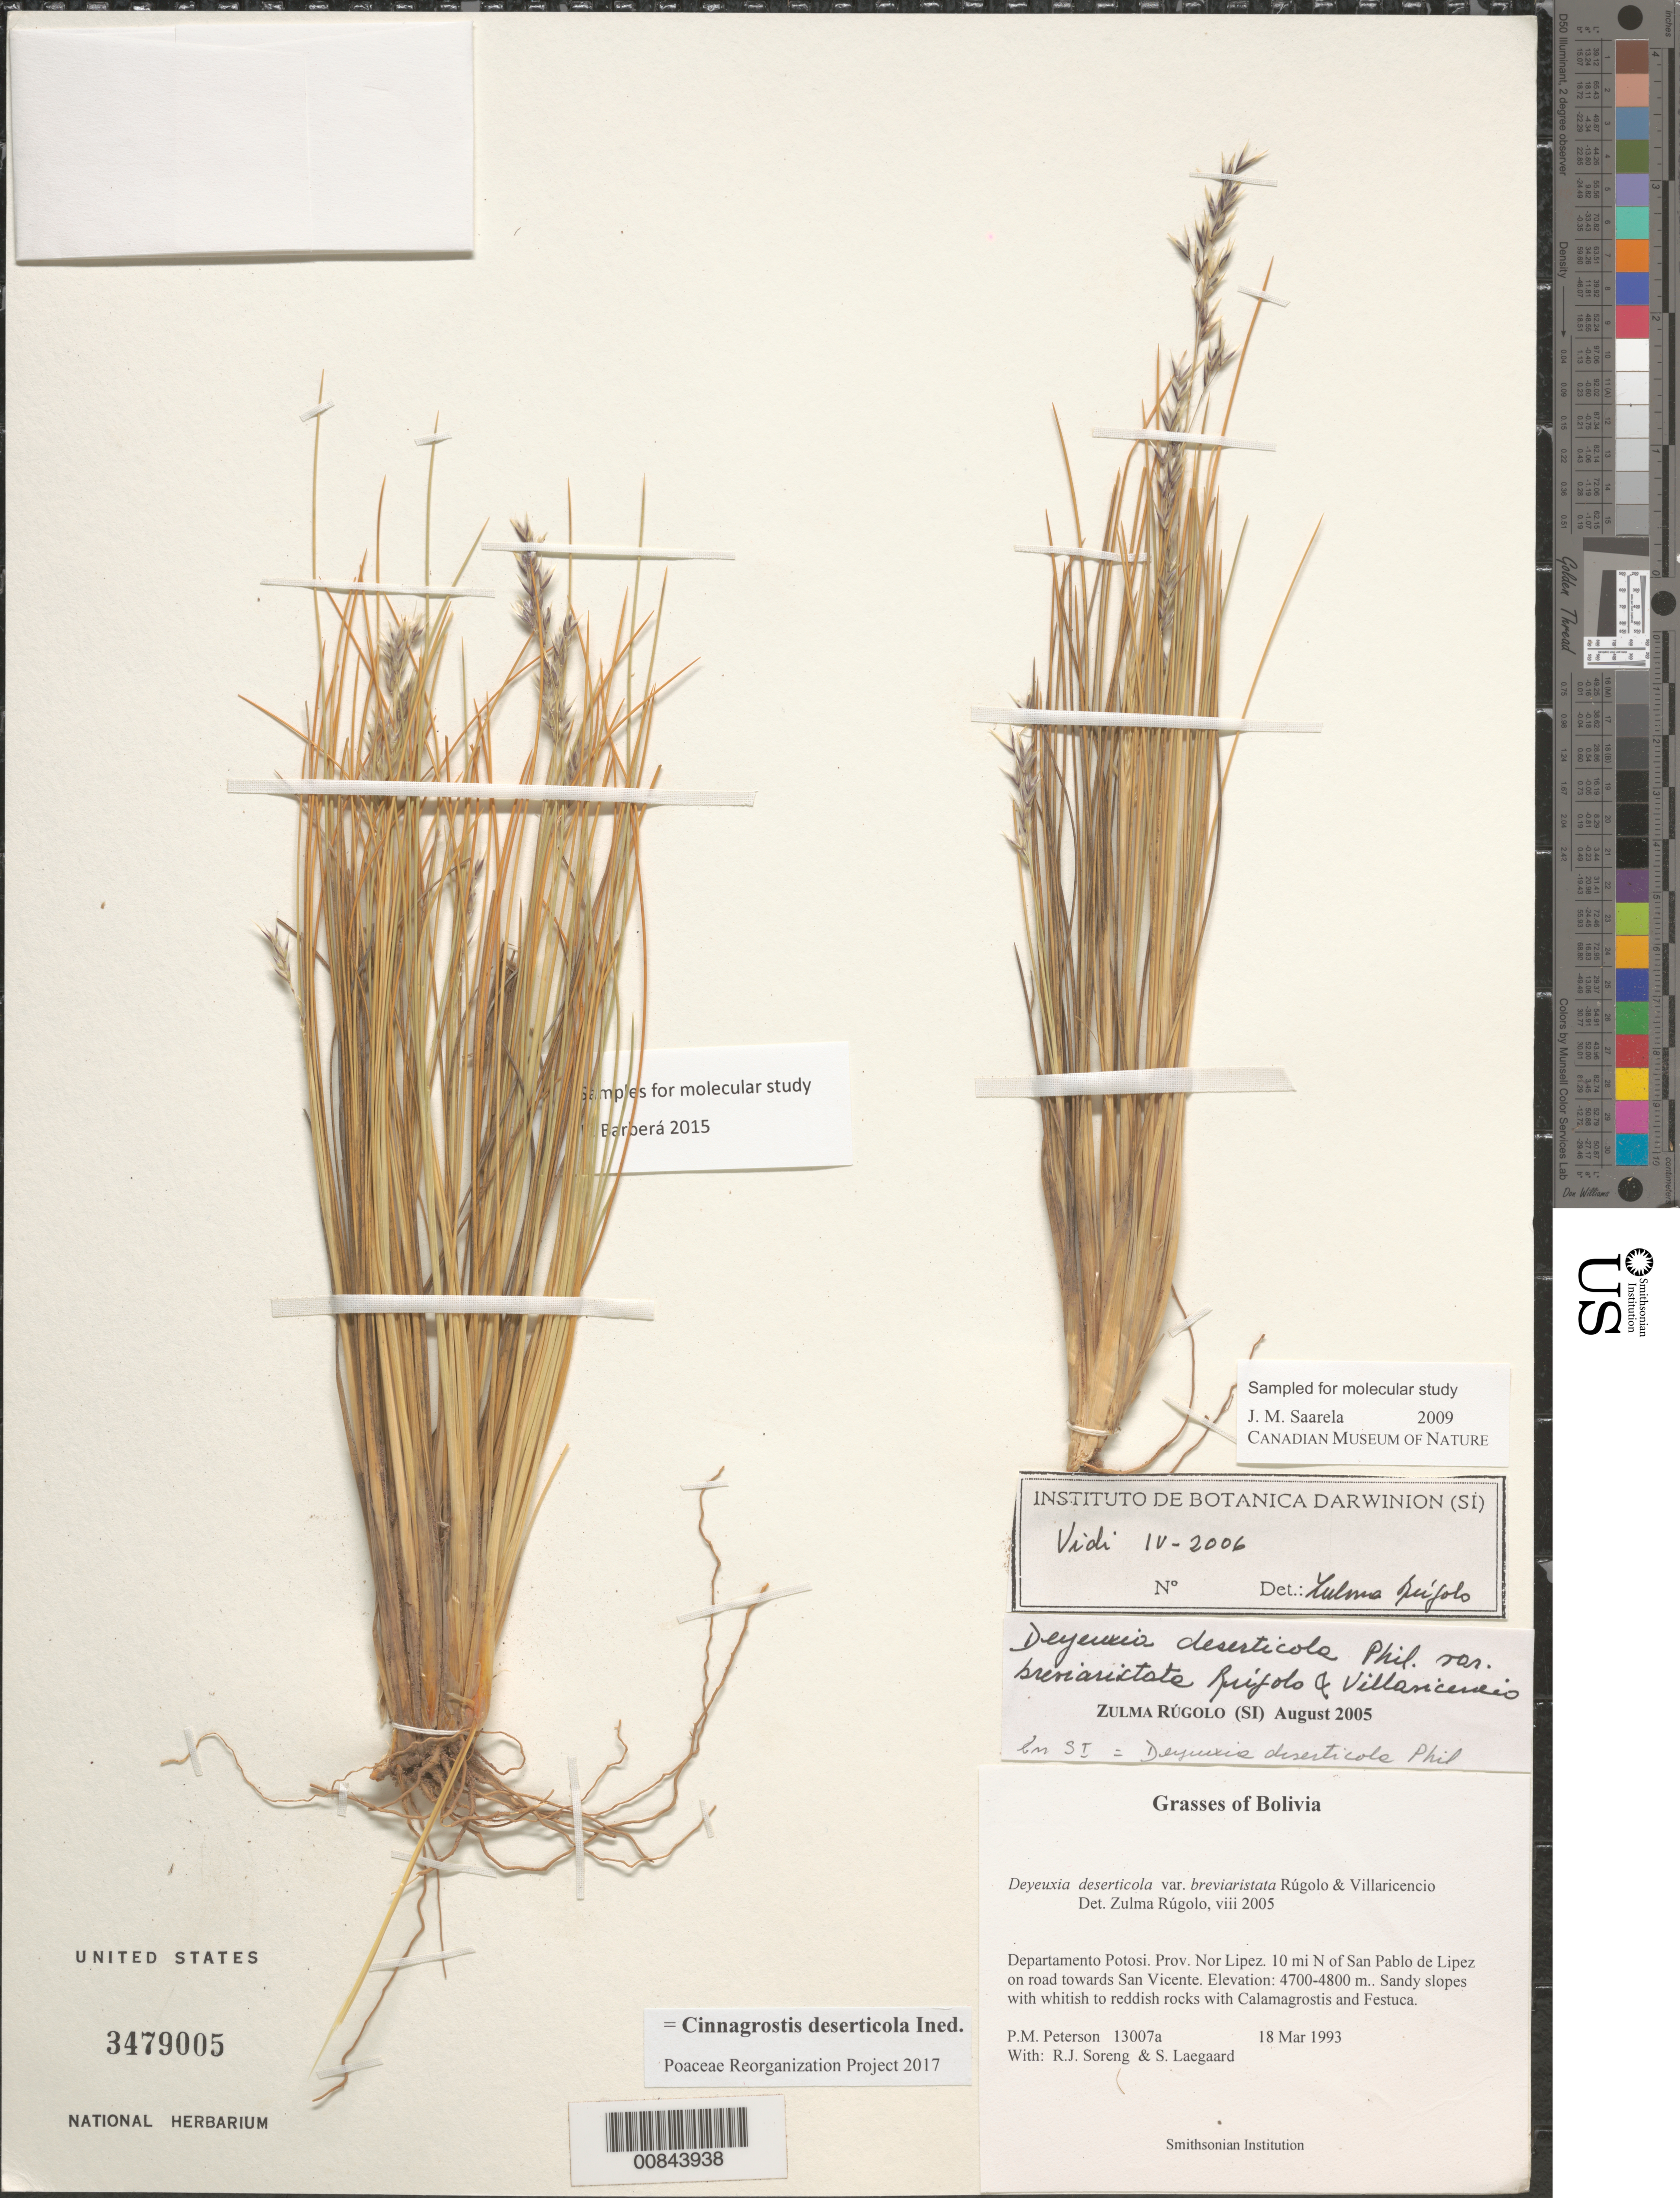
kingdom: Plantae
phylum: Tracheophyta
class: Liliopsida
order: Poales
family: Poaceae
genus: Cinnagrostis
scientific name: Cinnagrostis deserticola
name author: (Phil.) P.M. Peterson et al.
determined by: Poaceae Reorganization Project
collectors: P. M. Peterson, R. J. Soreng & S. Lægaard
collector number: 13007a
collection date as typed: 18 Mar 1993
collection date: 1993-03-18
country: Bolivia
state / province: Potosi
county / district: Nor Lipez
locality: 10 mi N of San Pablo de Lipez on road towards San Vicente.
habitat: Sandy slopes with whitish to reddish rocks with Calamagrostis and Festuca.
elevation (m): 4700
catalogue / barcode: US 3479005